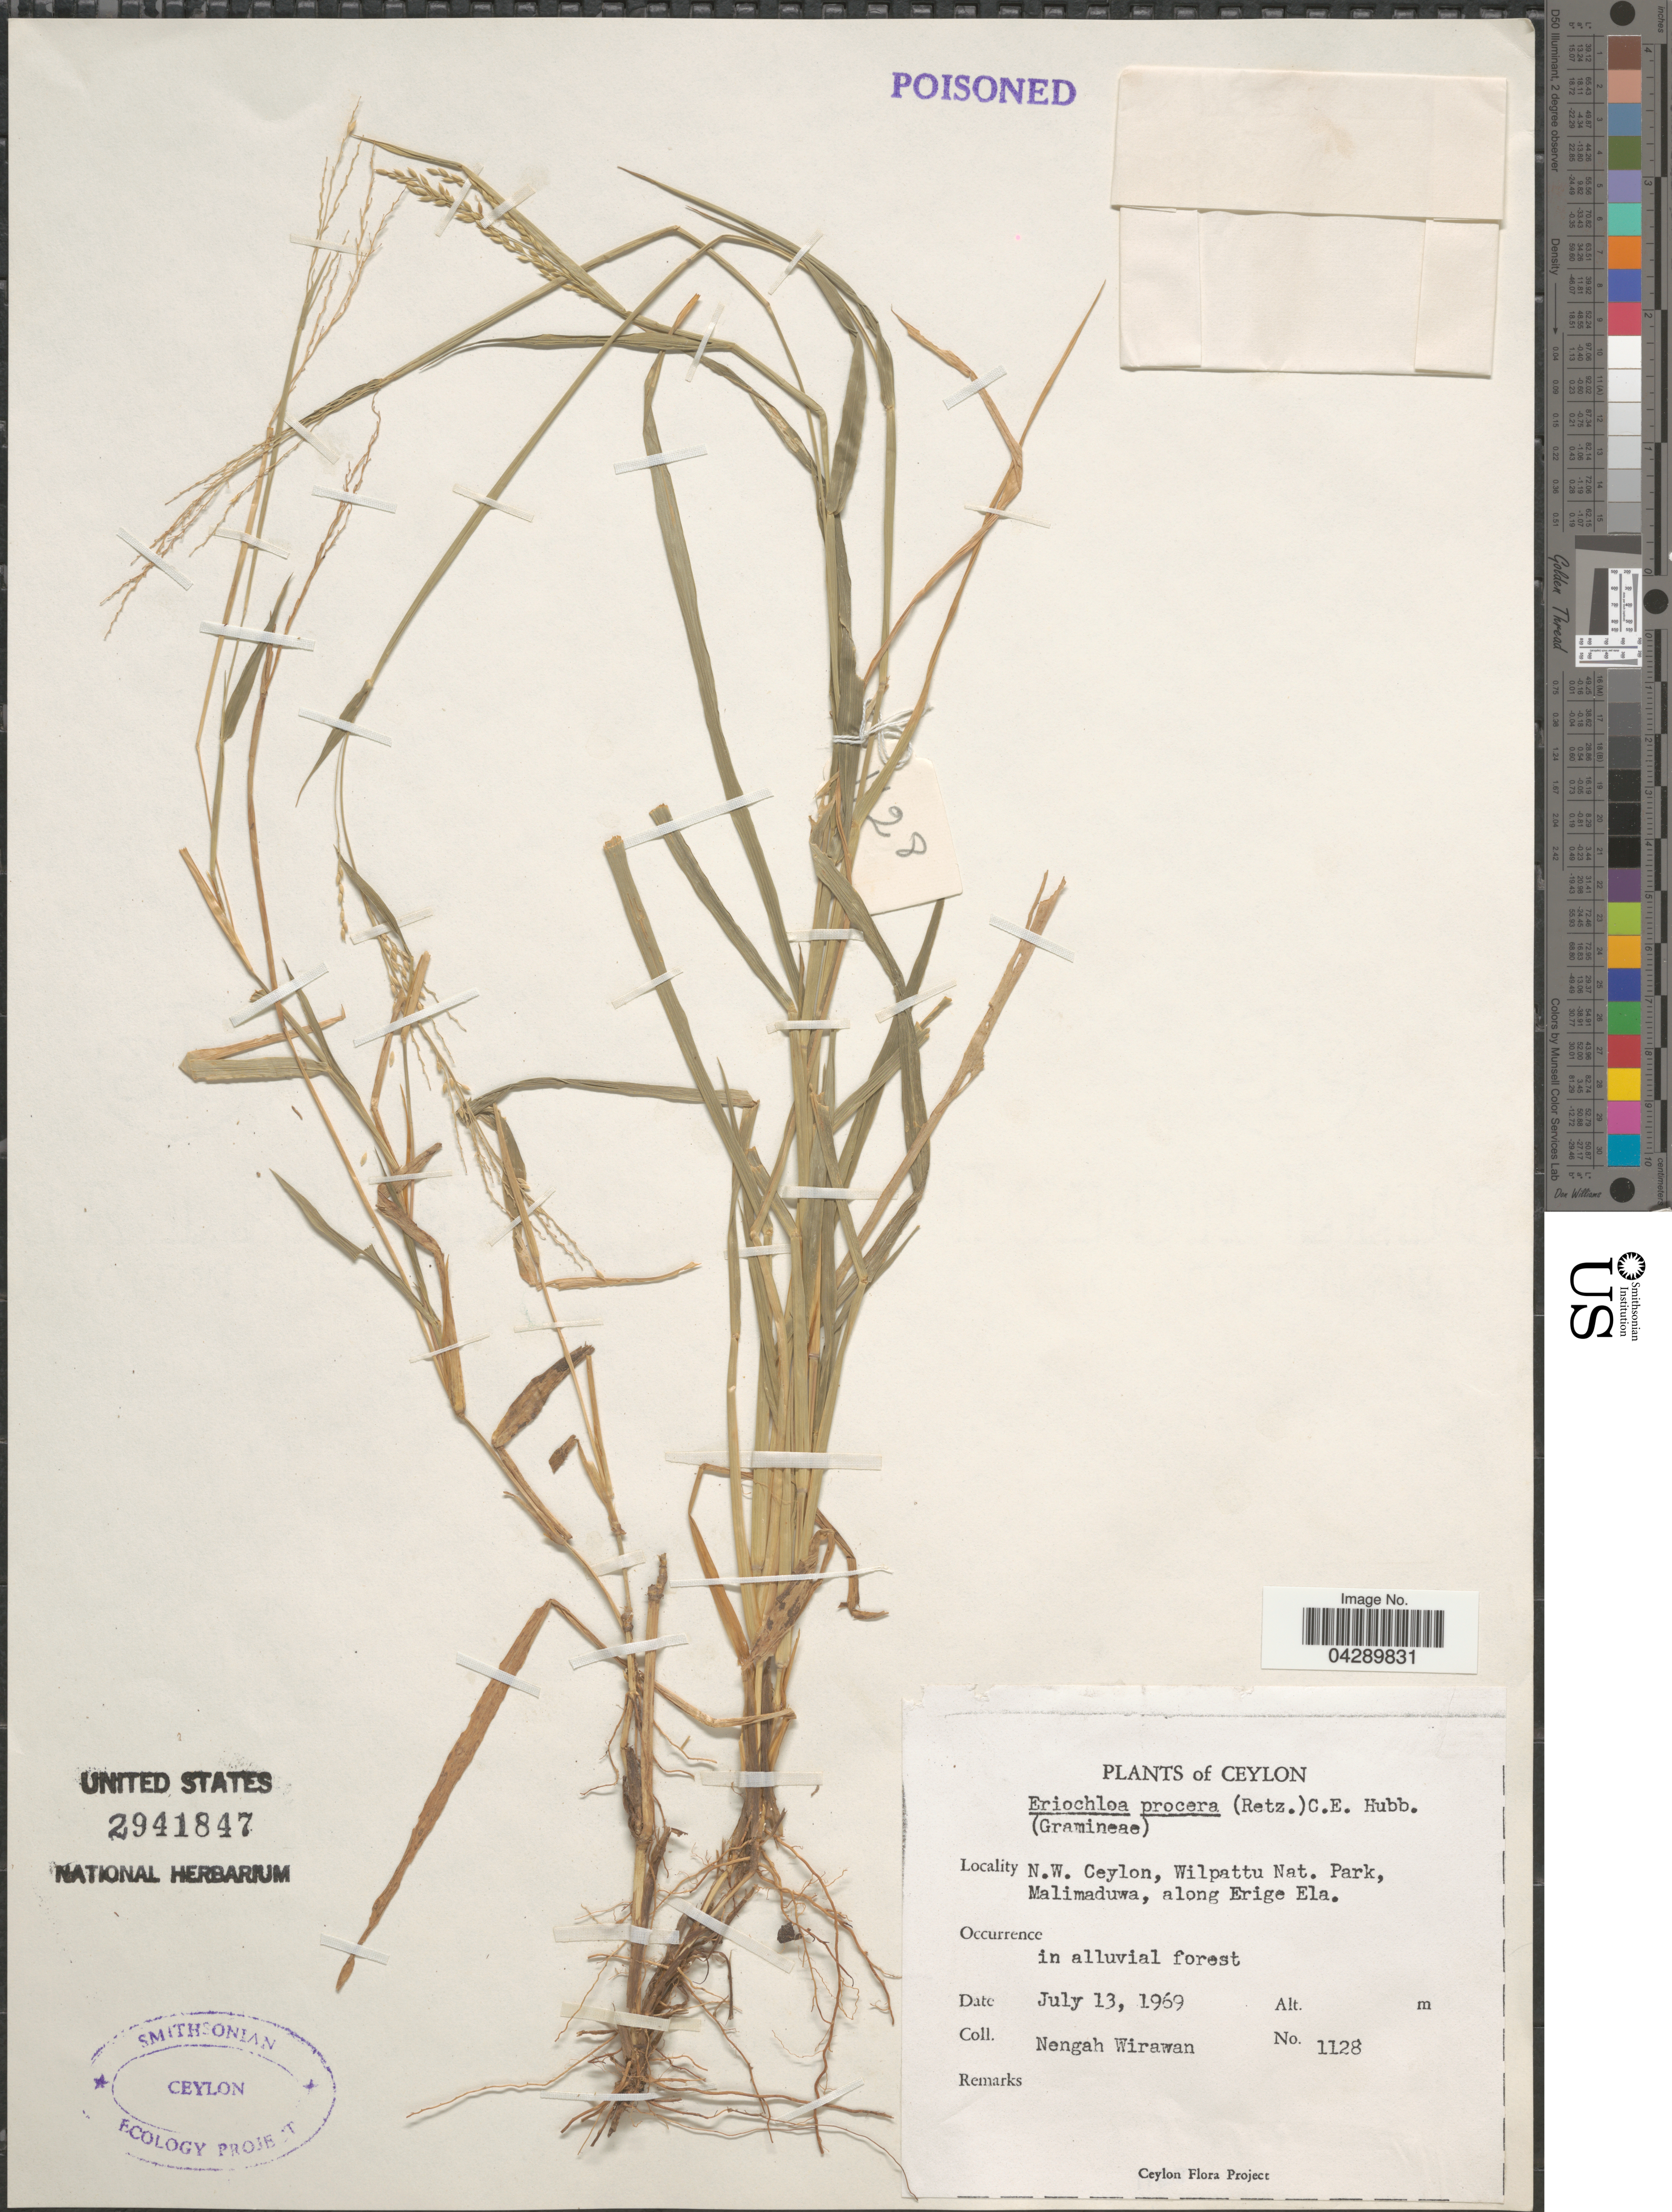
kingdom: Plantae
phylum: Tracheophyta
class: Liliopsida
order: Poales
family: Poaceae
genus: Eriochloa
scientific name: Eriochloa procera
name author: (Retz.) C.E. Hubb.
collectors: N. Wirawan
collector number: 1128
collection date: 1969-07-13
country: Sri Lanka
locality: N.W. Ceylon, Wilpattu Nat. Park, Malimaduwa, along Erige Ela. In alluvial forest.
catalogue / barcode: US 2941847